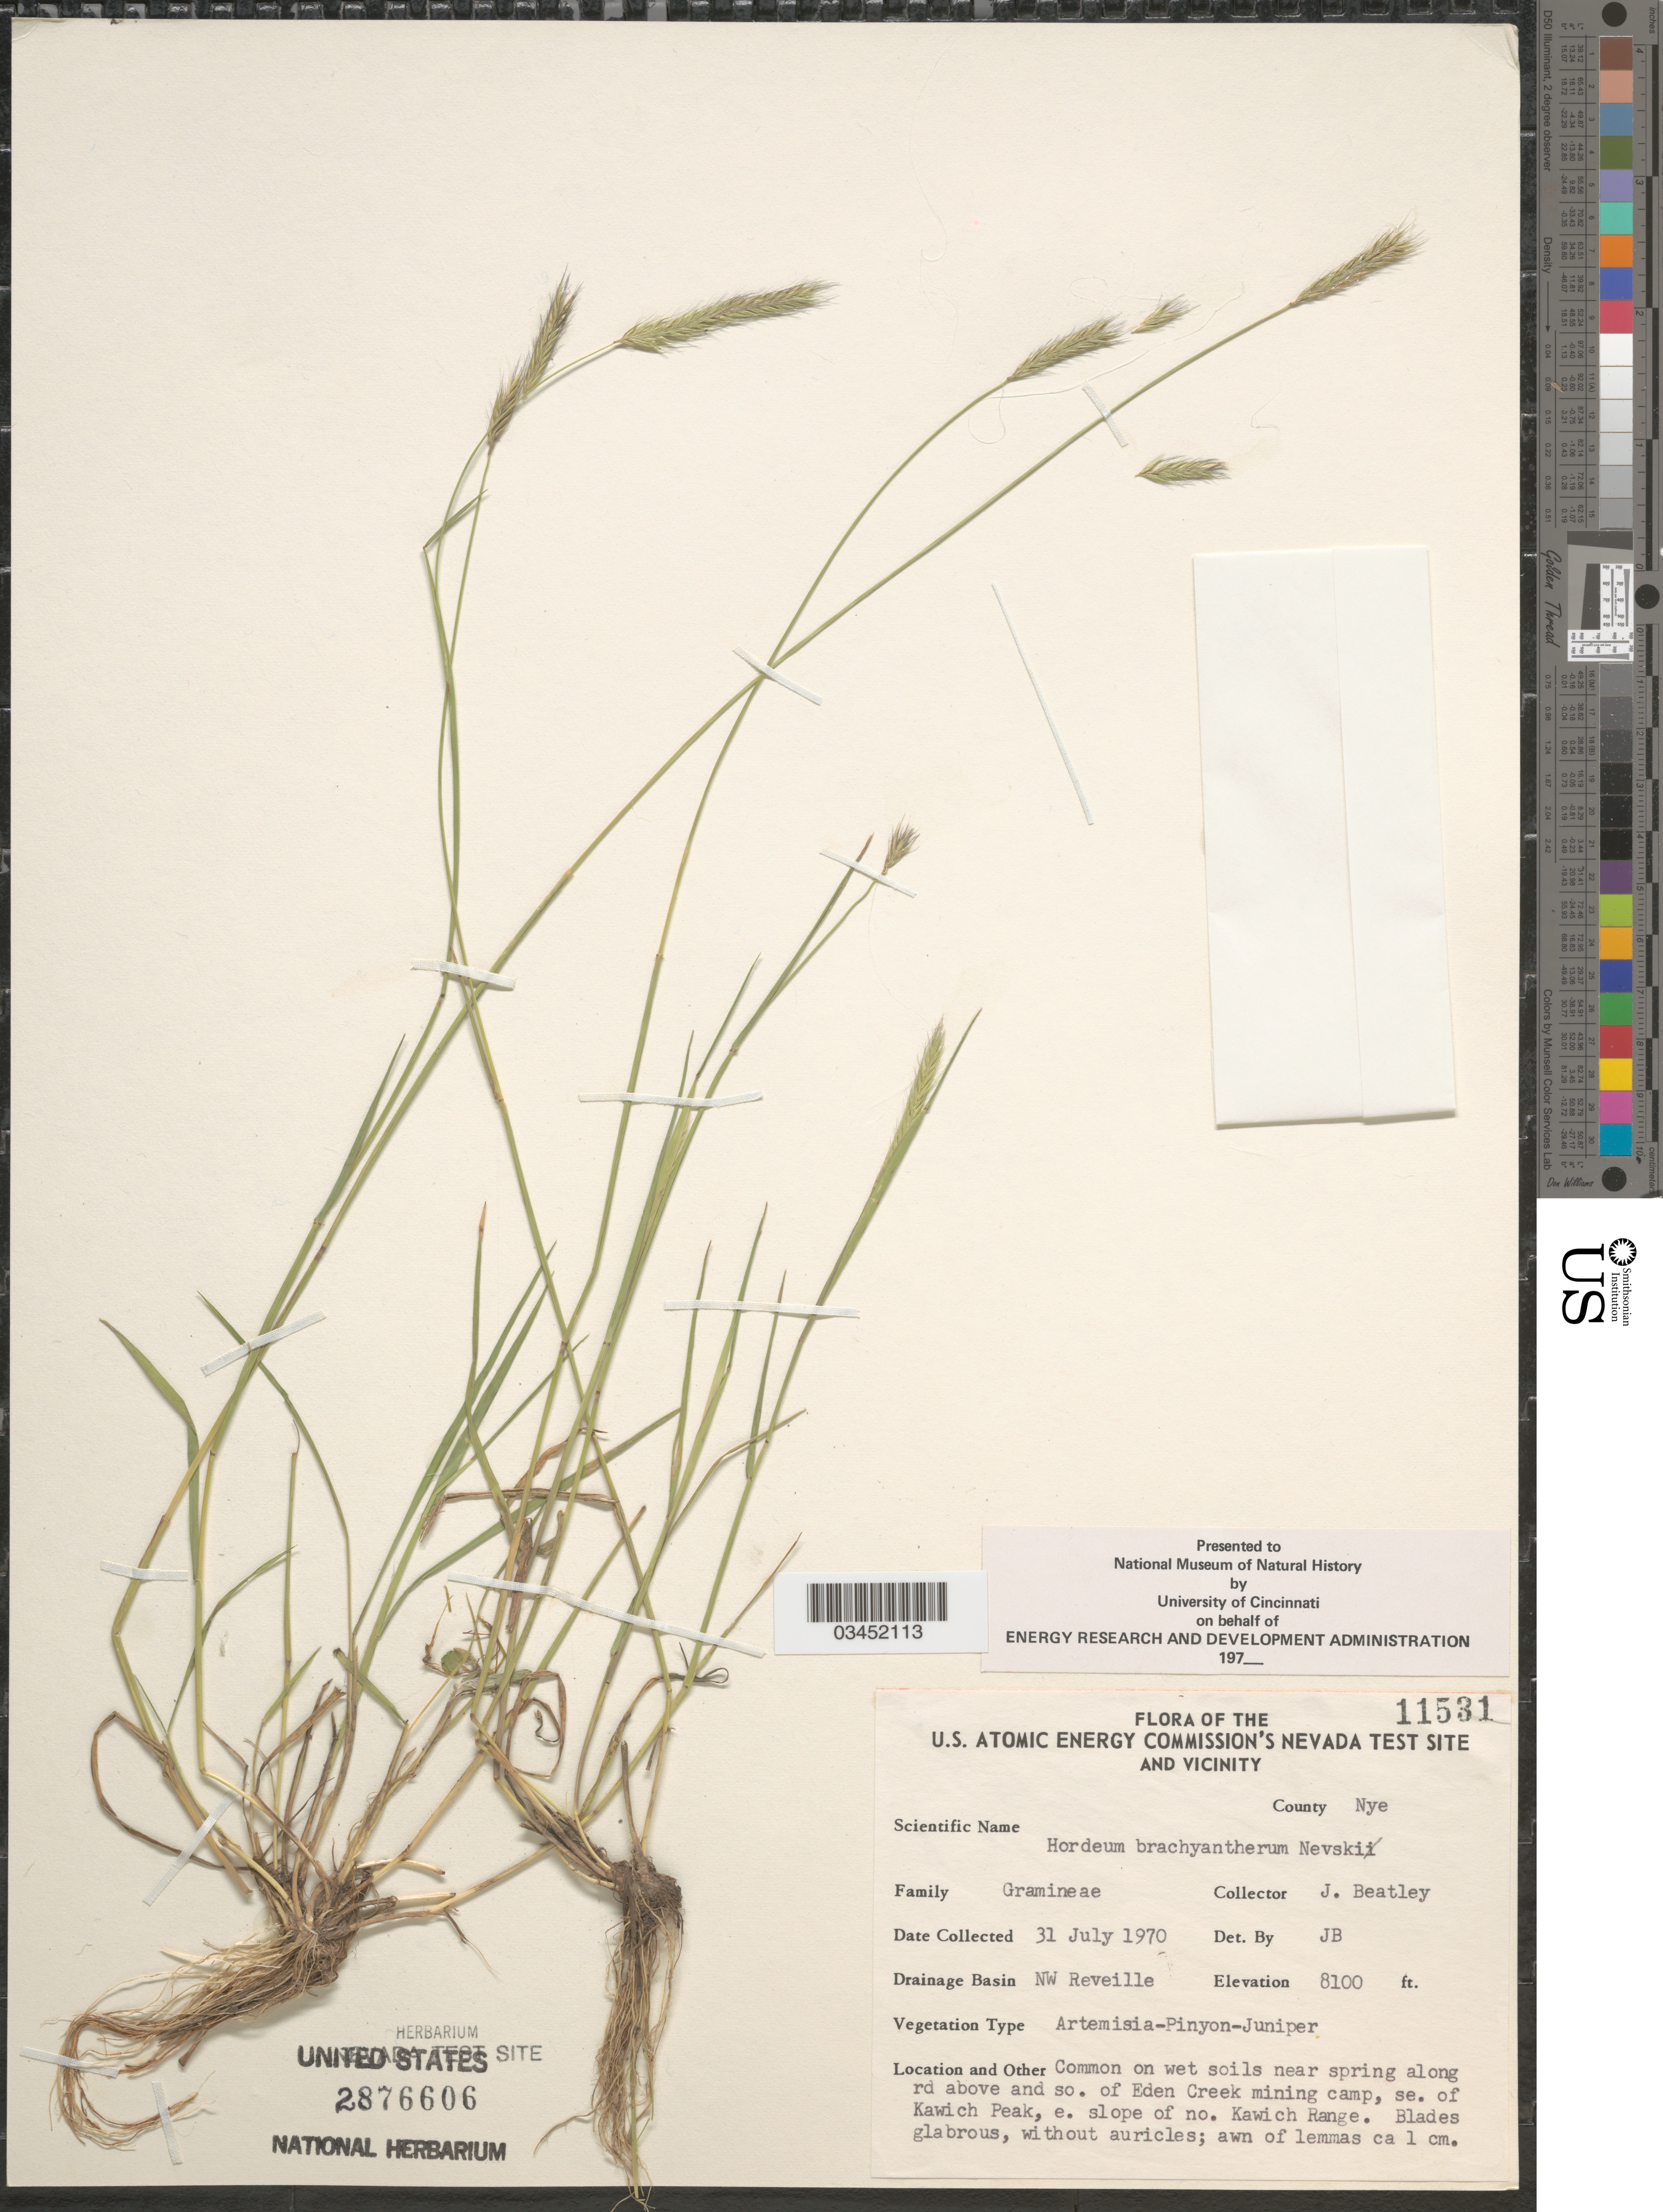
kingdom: Plantae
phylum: Tracheophyta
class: Liliopsida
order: Poales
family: Poaceae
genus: Hordeum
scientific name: Hordeum brachyantherum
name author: Nevski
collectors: J. C. Beatley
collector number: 11531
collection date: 1970-07-31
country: United States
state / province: Nevada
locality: U.S. Atomic Energy Commission's Nevada Test Site and Vicinity. County Nye. Drainage Basin NW Reveille. Near spring along rd above and so. of Eden Creek mining camp, se. of Kawich Peak, e. slope of no. Kawich Range.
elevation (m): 2469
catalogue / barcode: US 2876606